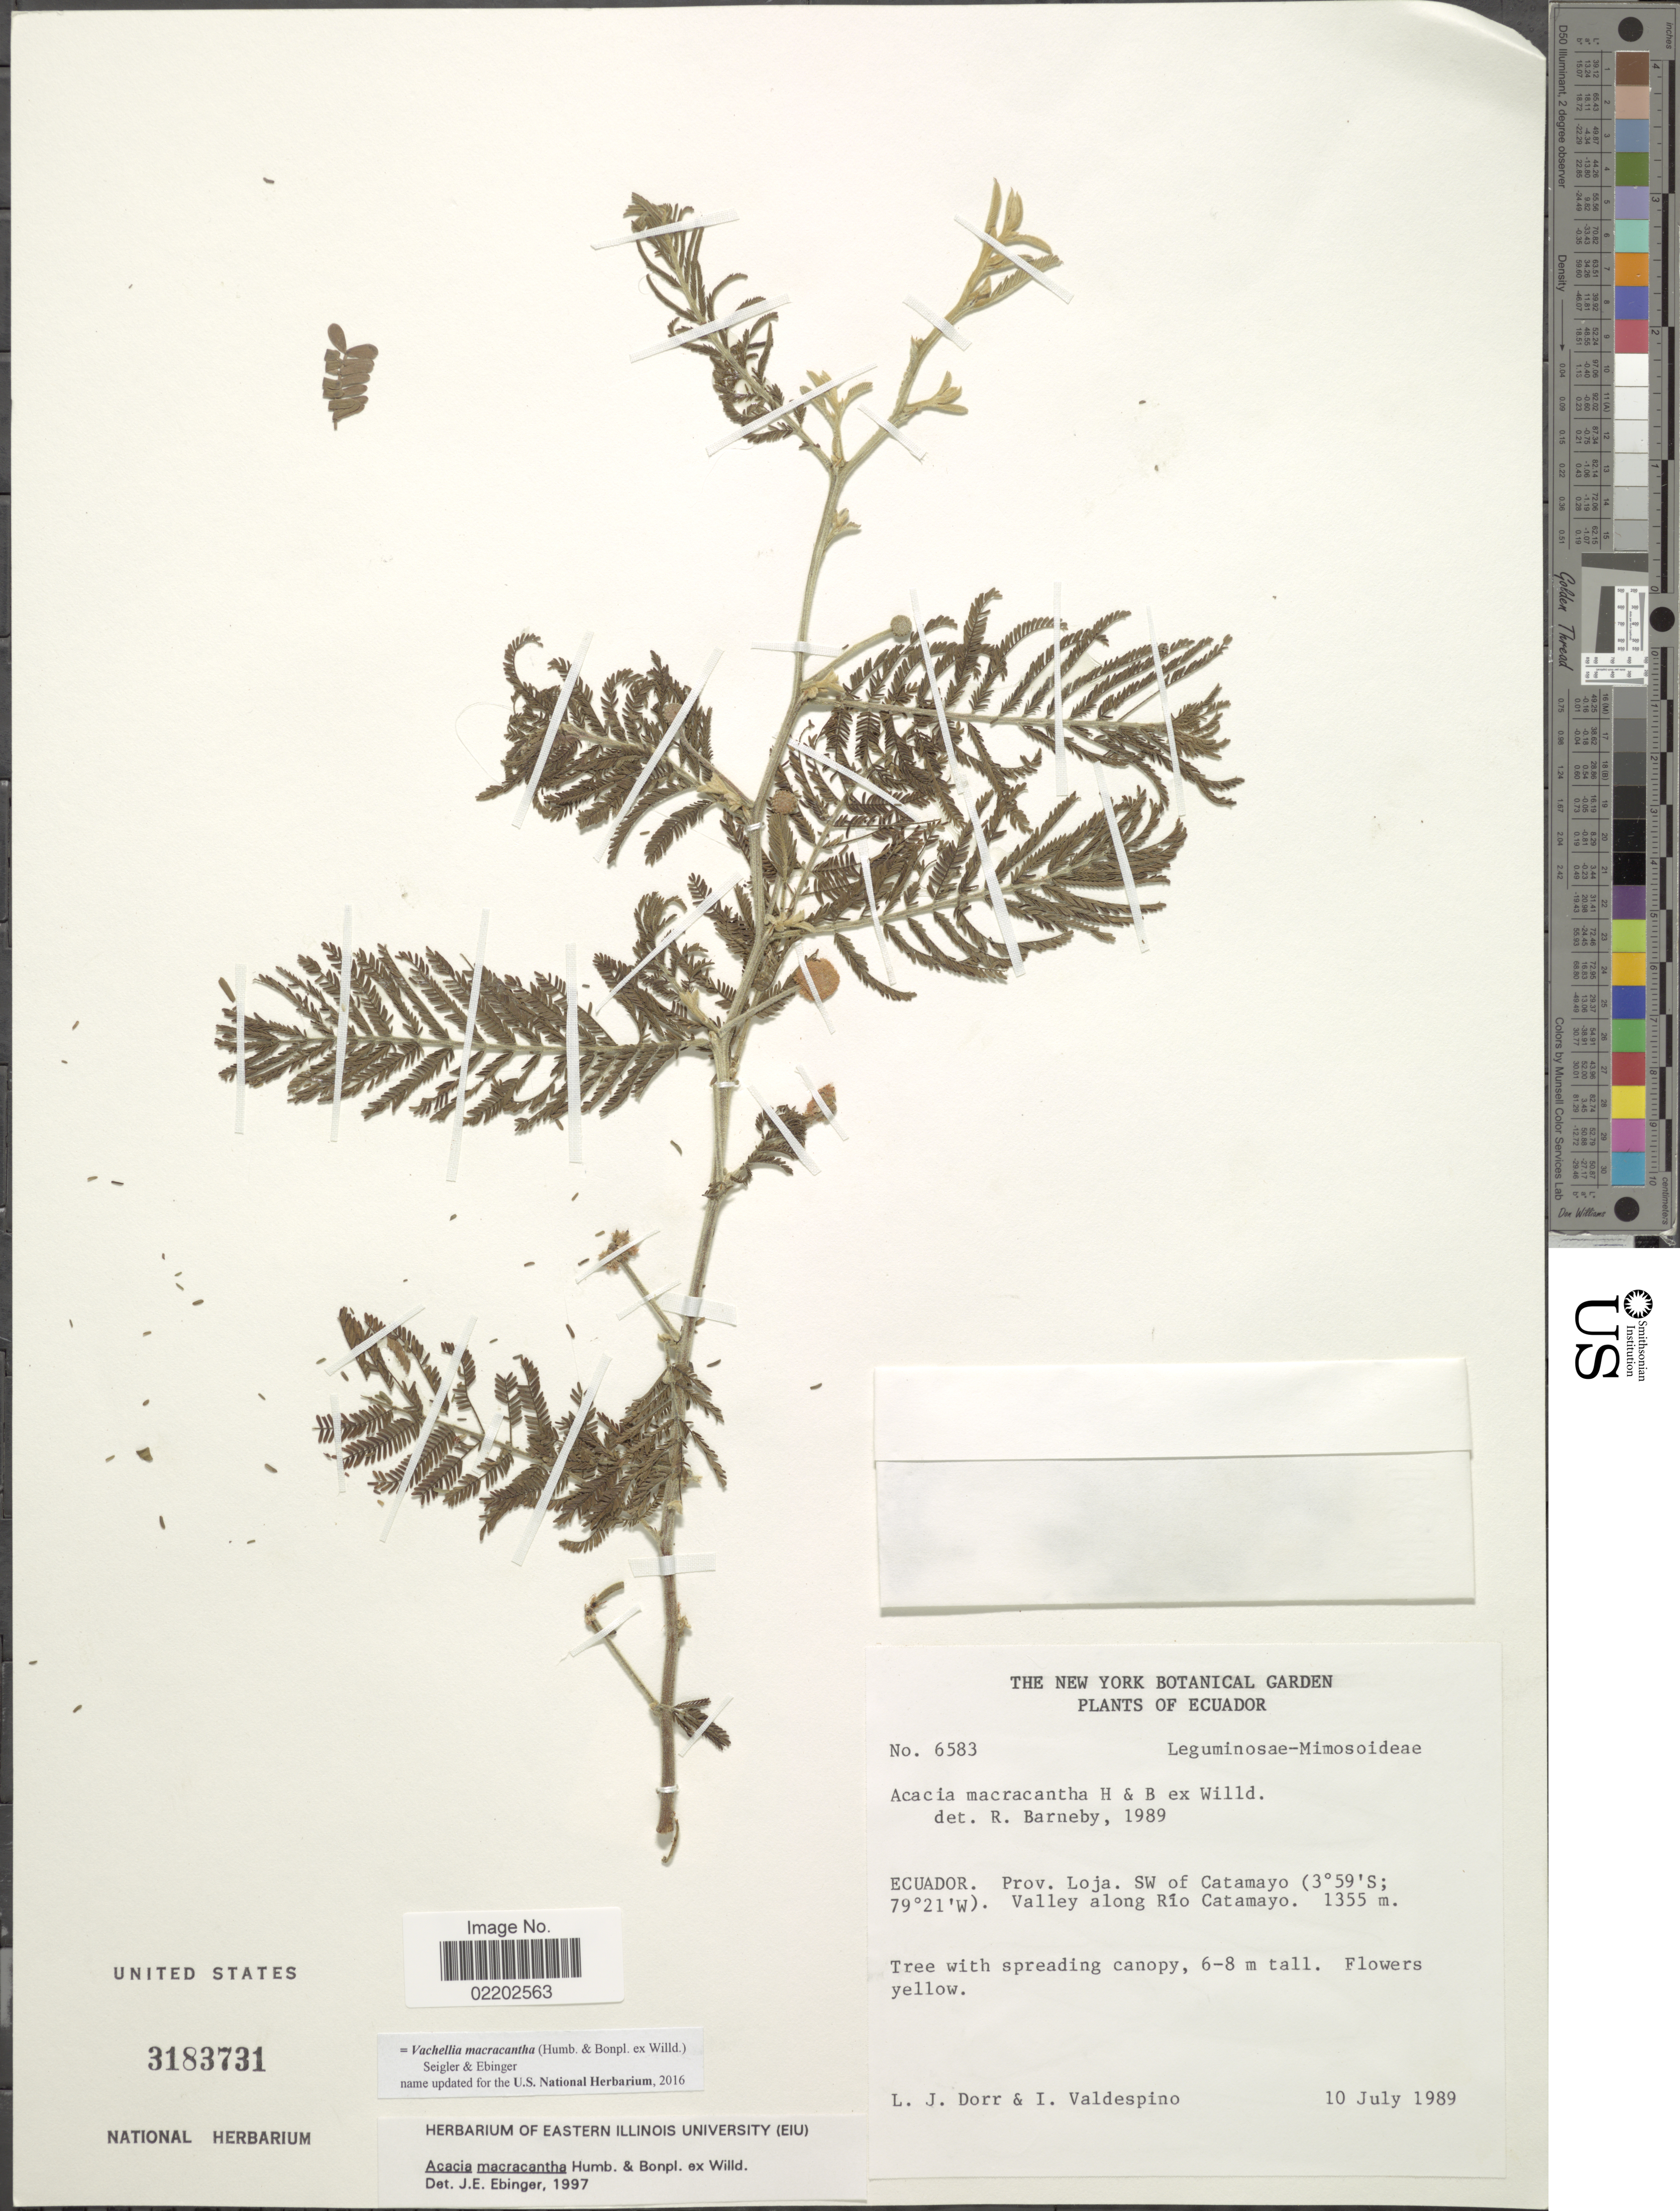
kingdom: Plantae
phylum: Tracheophyta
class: Magnoliopsida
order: Fabales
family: Fabaceae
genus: Vachellia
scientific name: Vachellia macracantha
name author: (Humb. & Bonpl. ex Willd.) Seigler & Ebinger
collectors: L. J. Dorr & I. A. Valdespino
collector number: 6583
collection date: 1989-07-10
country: Ecuador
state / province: Loja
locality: SW of Catamayo, Valley along Río Catamayo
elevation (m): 1355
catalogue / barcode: US 3183731